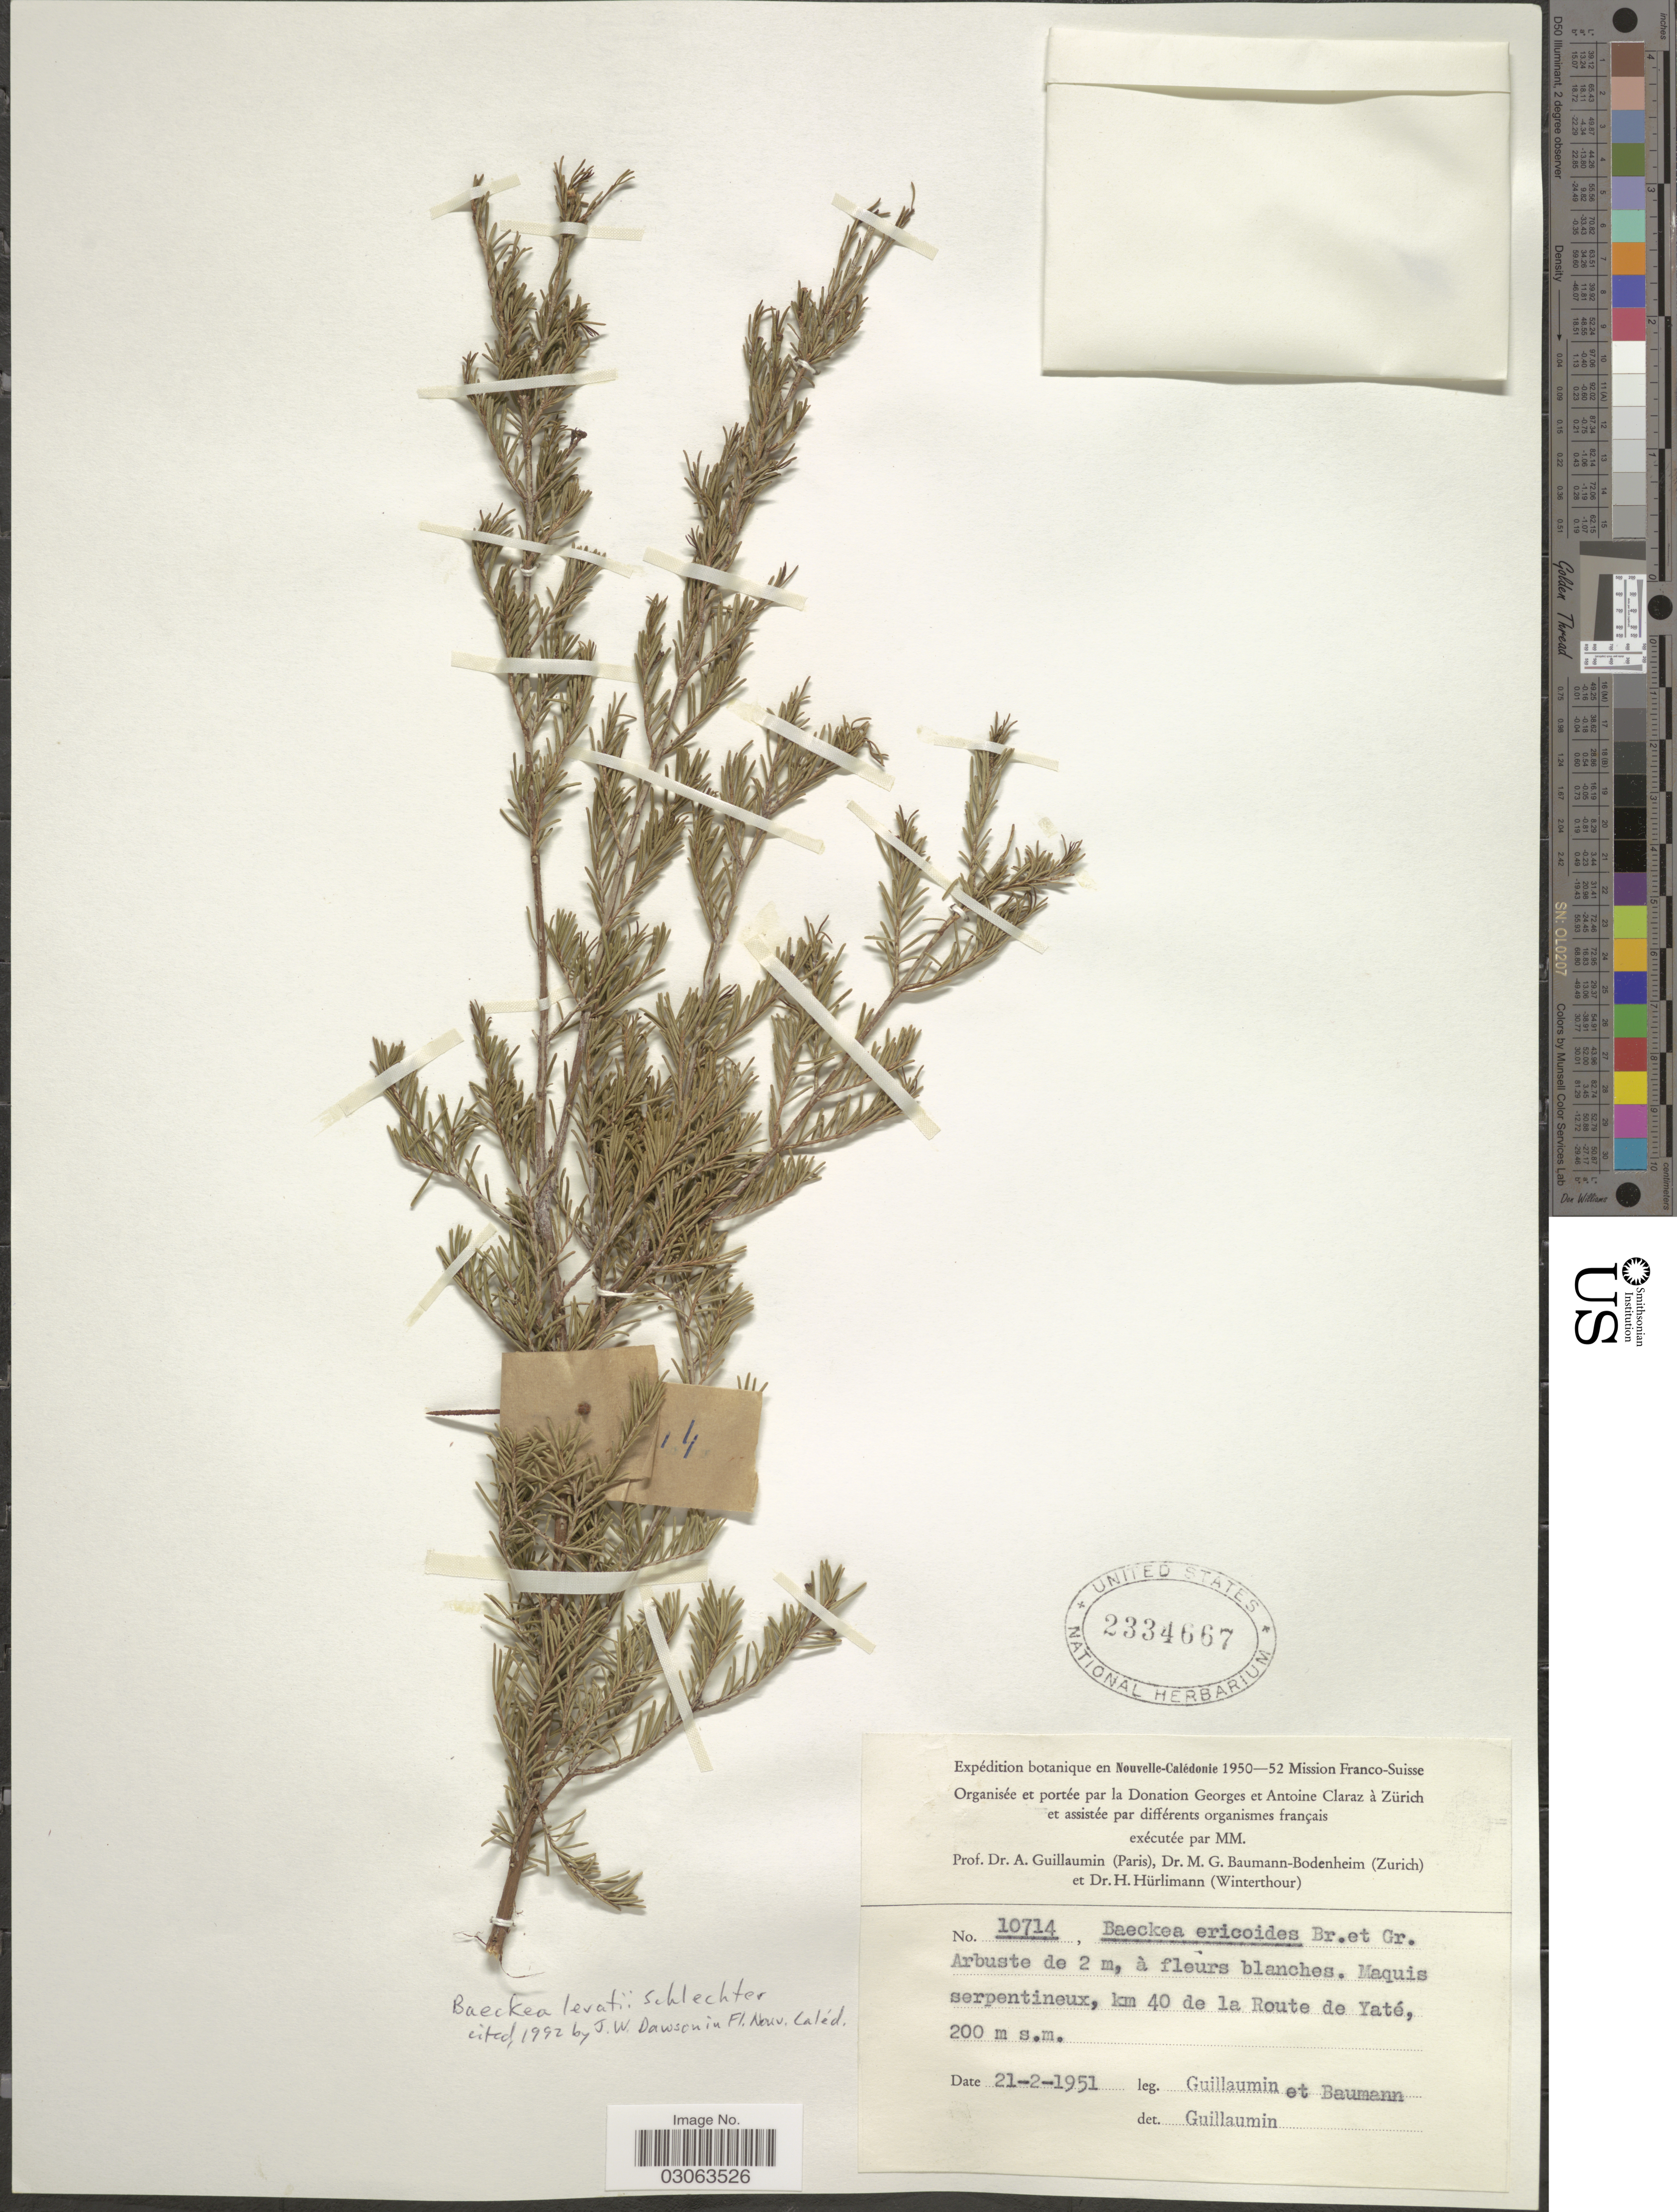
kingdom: Plantae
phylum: Tracheophyta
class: Magnoliopsida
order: Myrtales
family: Myrtaceae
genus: Sannantha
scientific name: Sannantha leratii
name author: (Schltr.) P.G. Wilson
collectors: A. Guillaumin & M. G. Baumann-Bodenheim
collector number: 10714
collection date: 1951-02-21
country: New Caledonia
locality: Km 40 de la Route de Yaté.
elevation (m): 200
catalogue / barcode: US 2334667